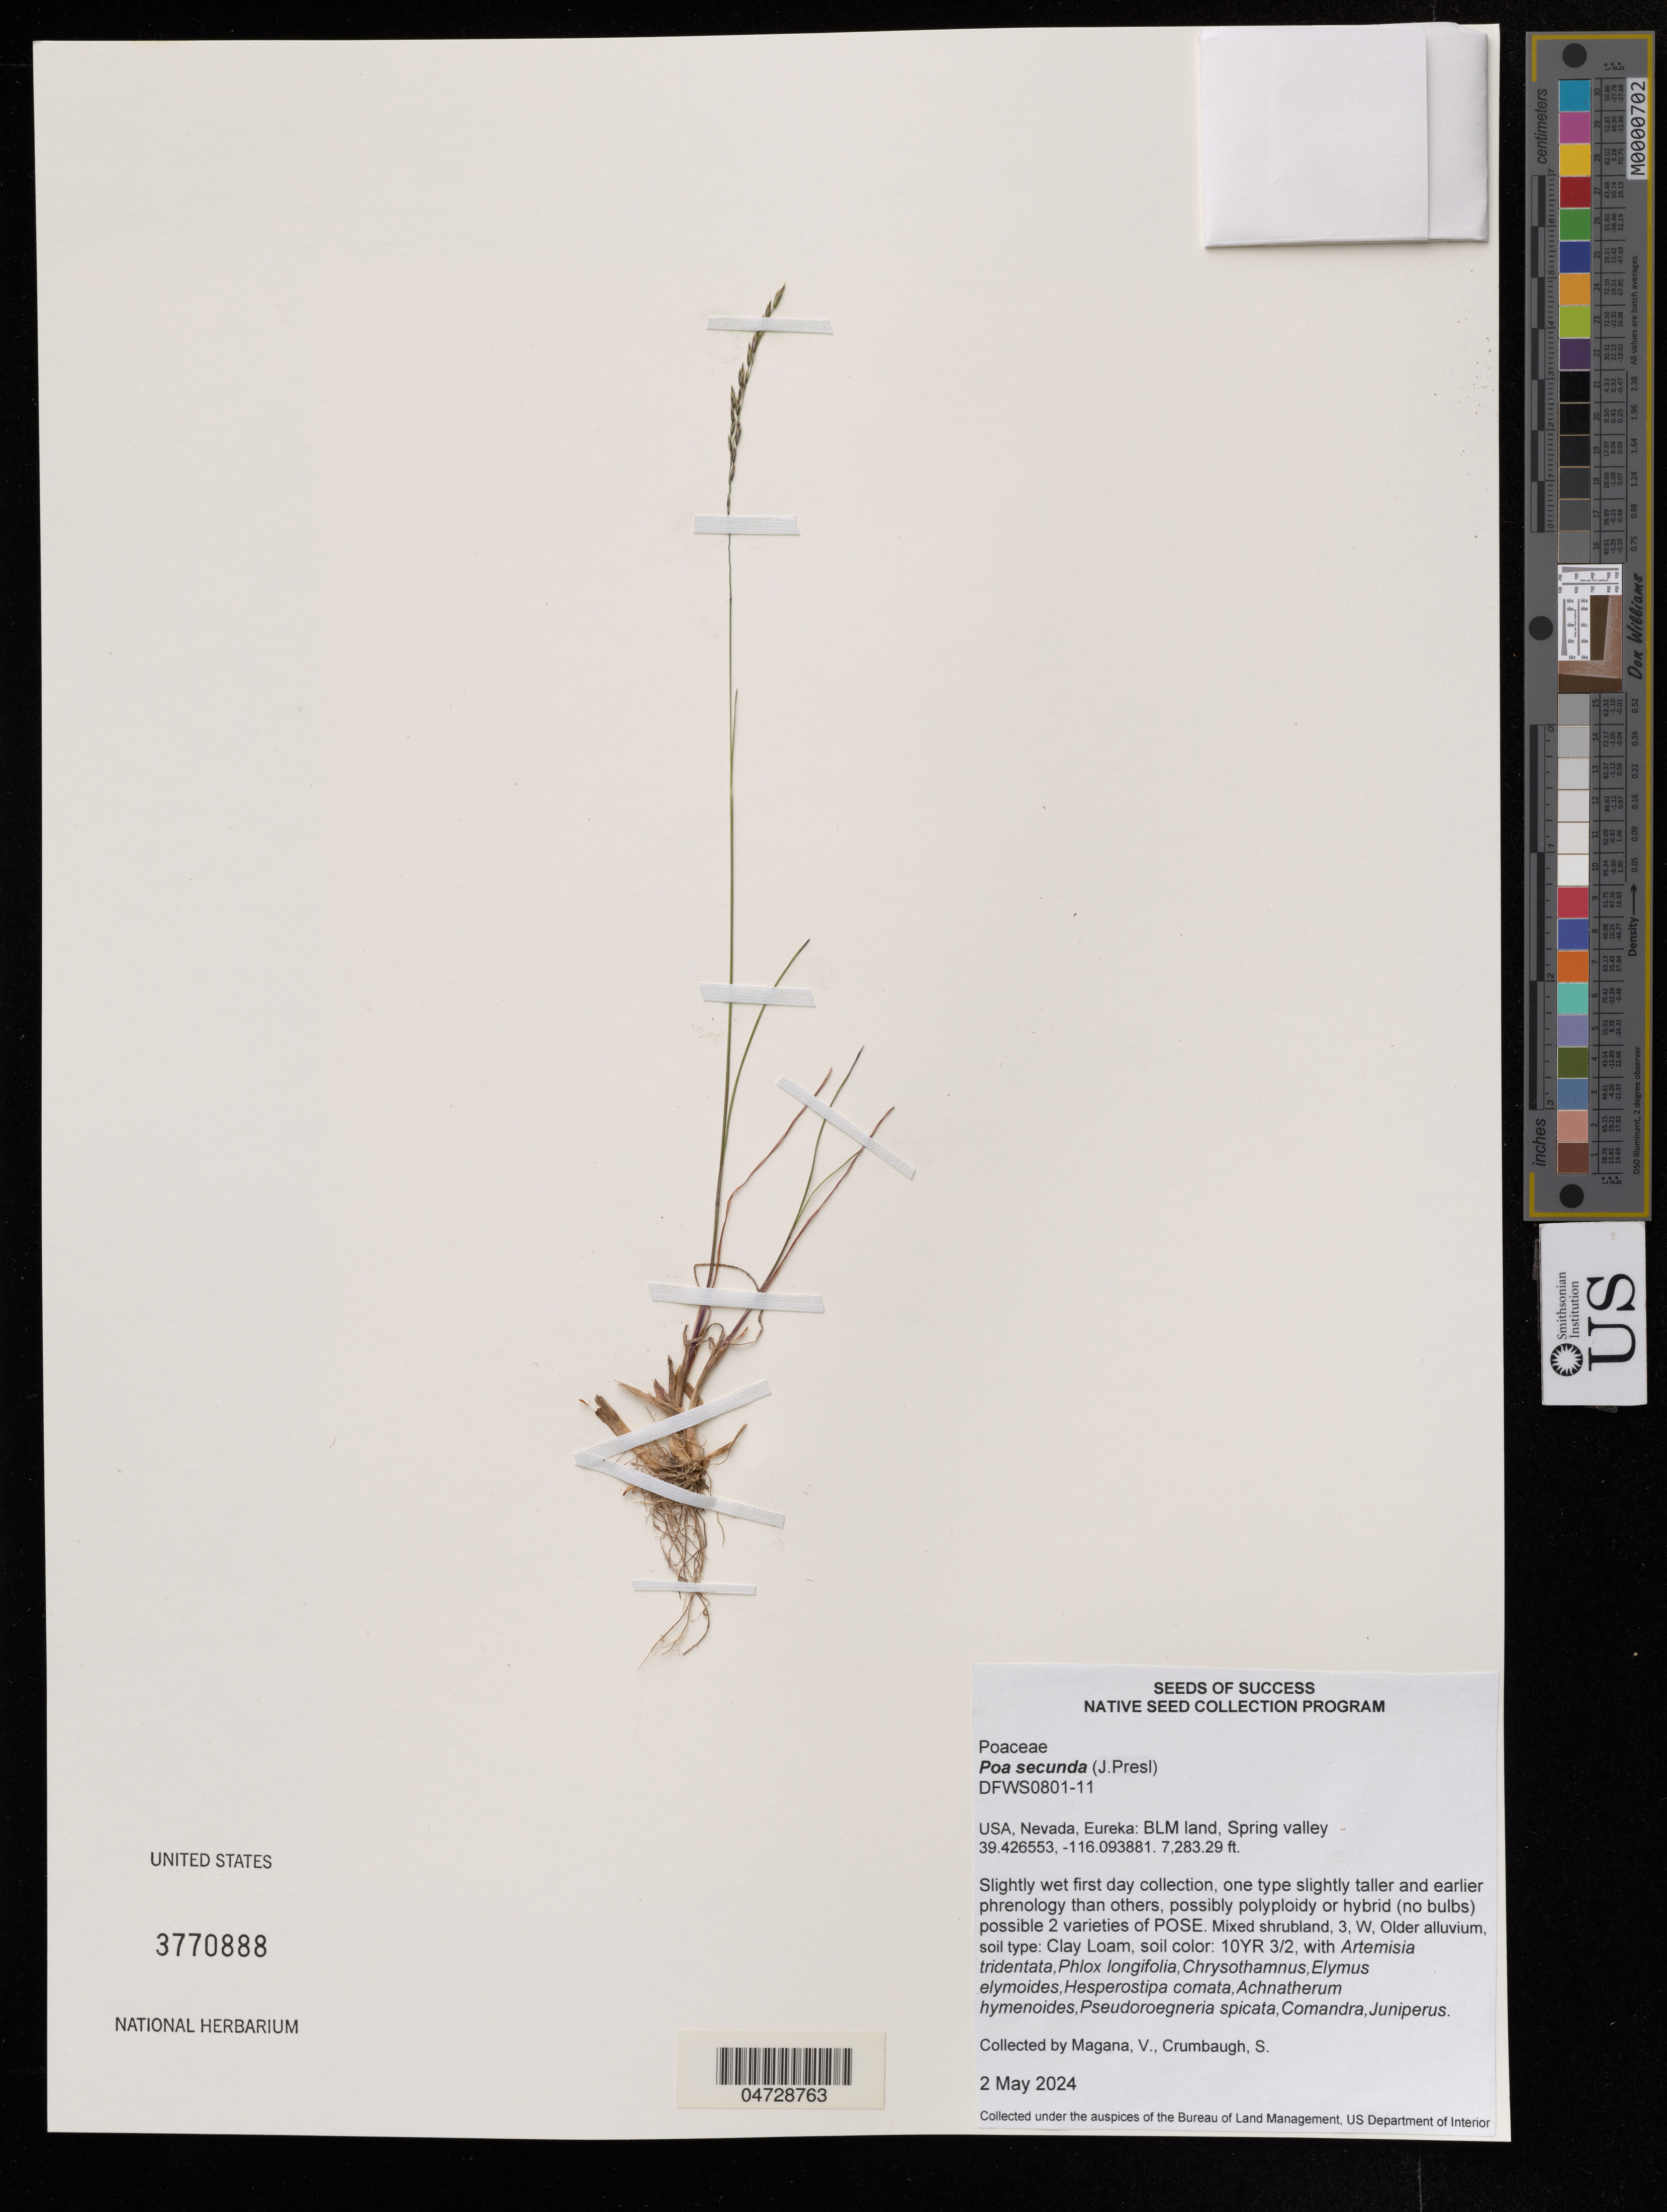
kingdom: Plantae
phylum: Tracheophyta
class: Liliopsida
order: Poales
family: Poaceae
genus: Poa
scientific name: Poa secunda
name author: J. Presl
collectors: V. Magana & S. Crumbaug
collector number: DFWS0801-11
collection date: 2024-05-02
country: United States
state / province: Nevada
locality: Eureka: BLM Land, Spring valley.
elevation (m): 2219.95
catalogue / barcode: US 3770888